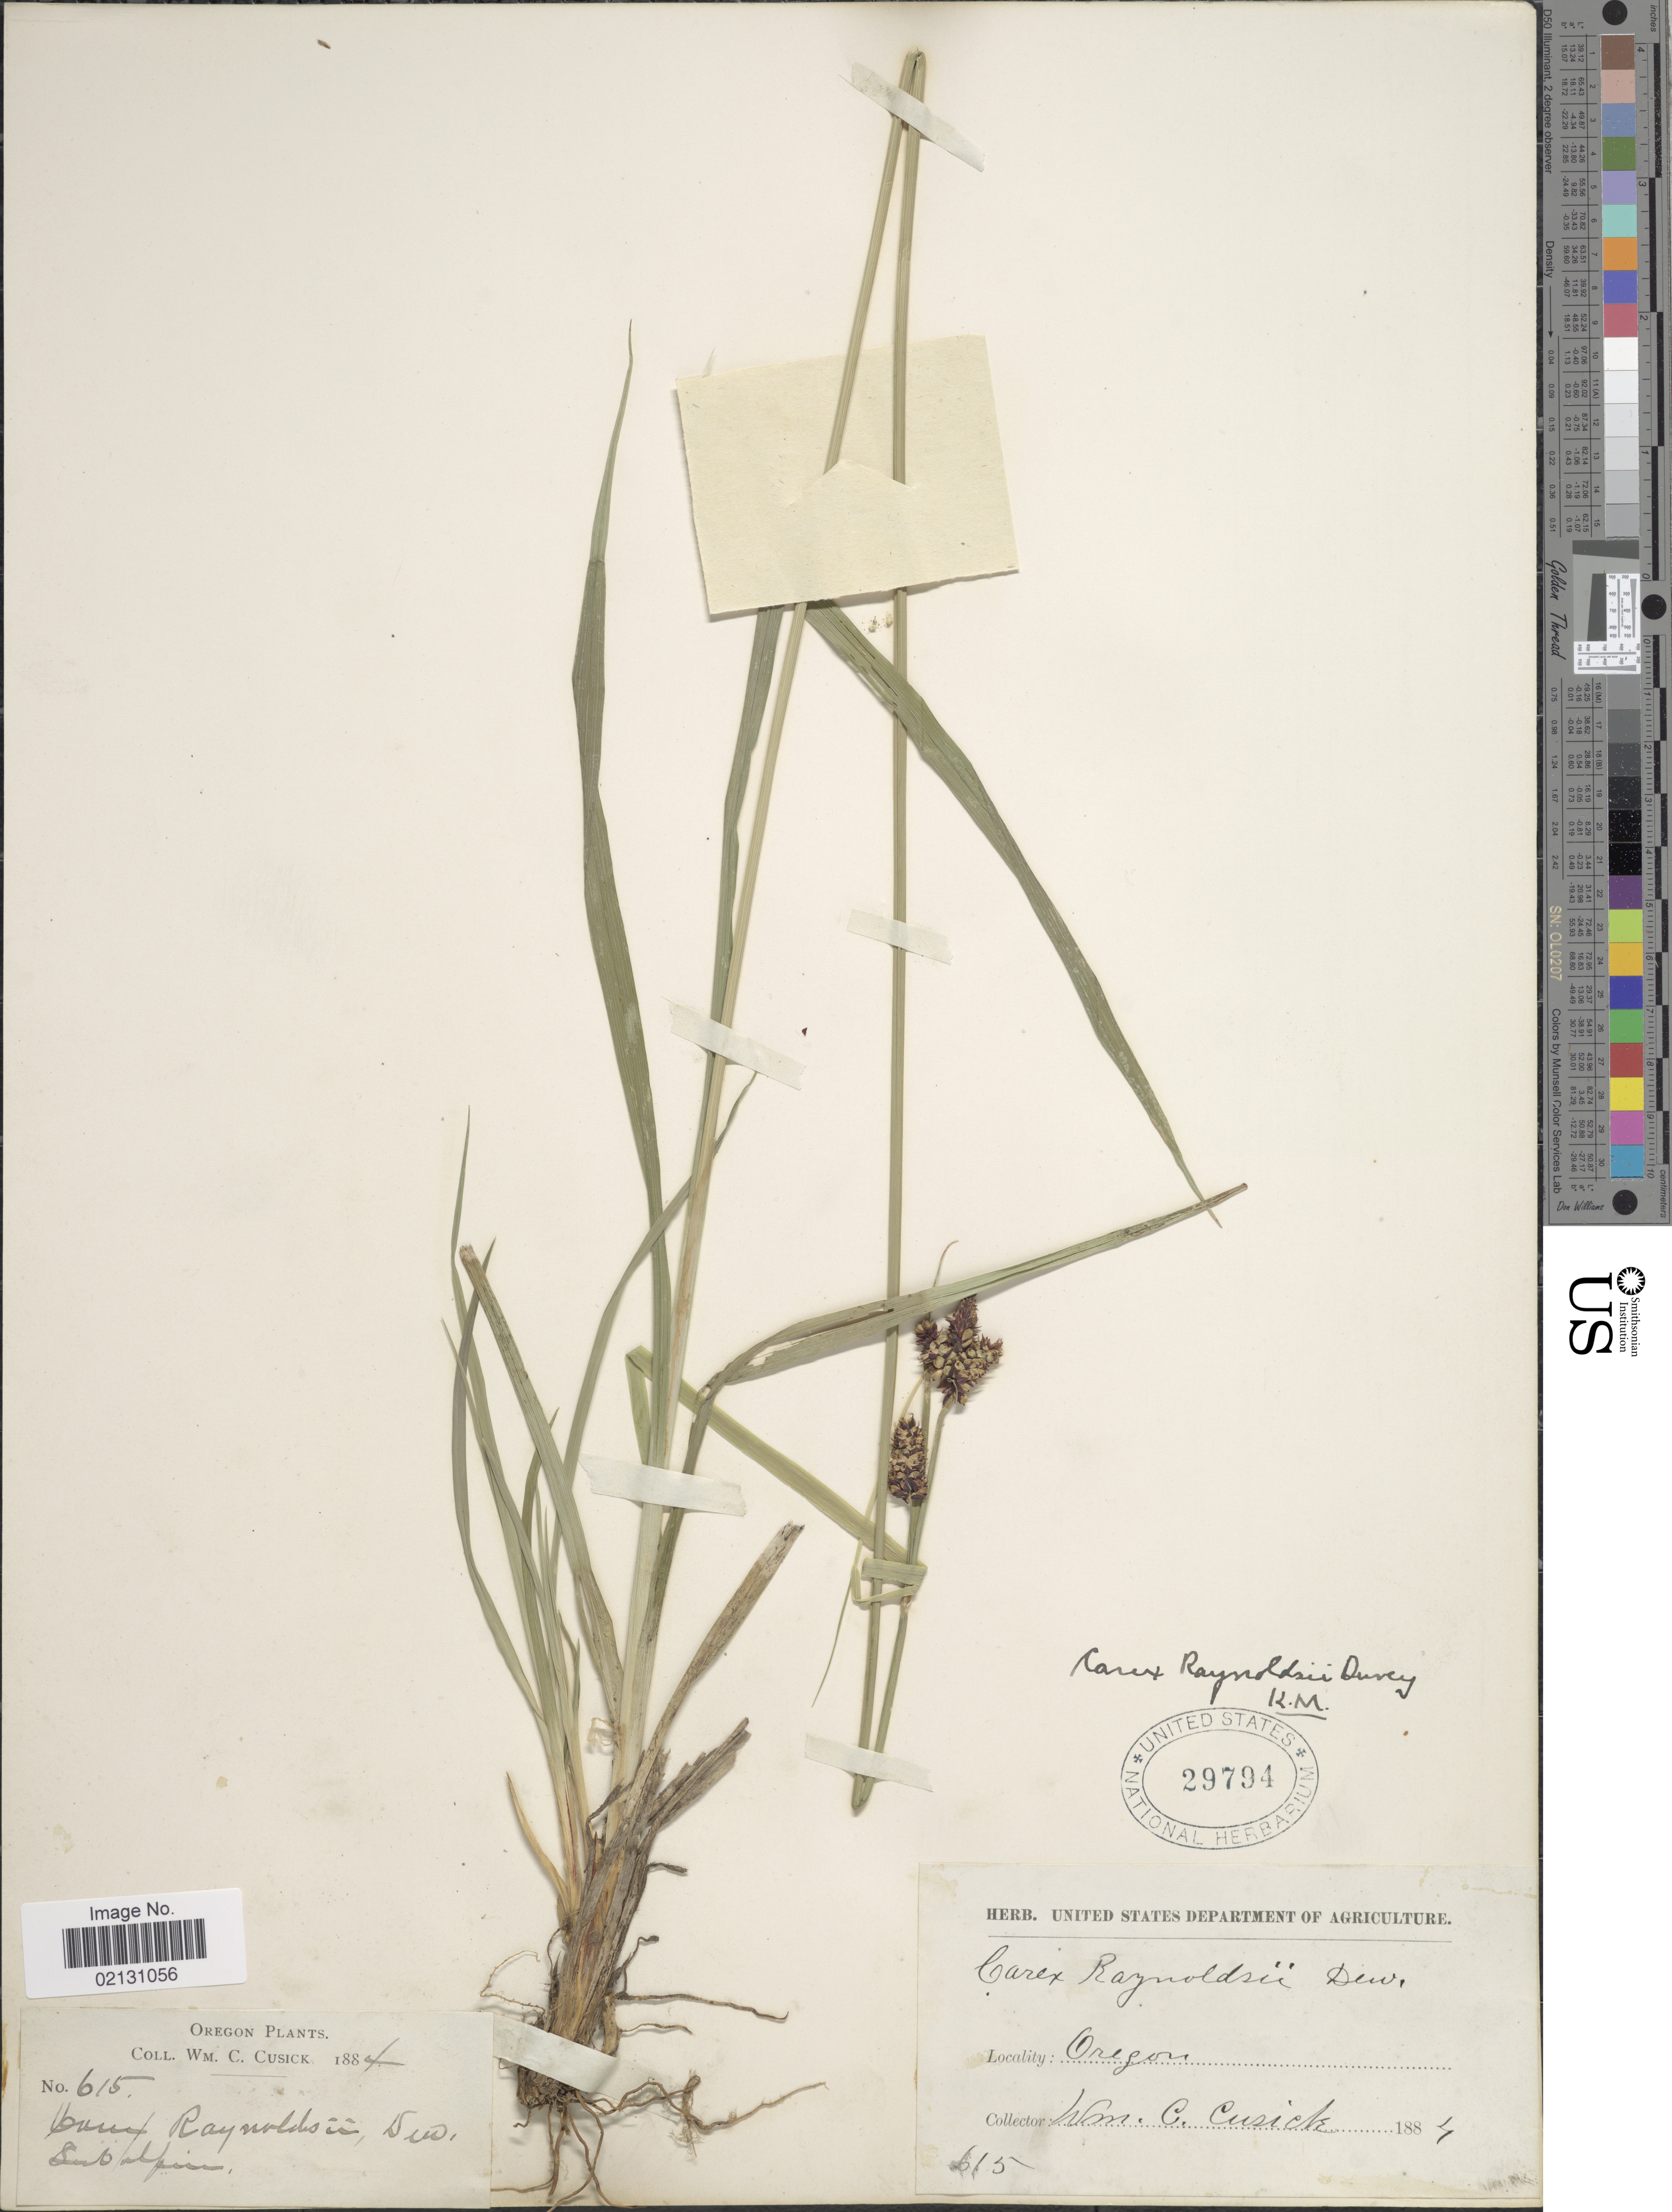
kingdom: Plantae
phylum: Tracheophyta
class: Liliopsida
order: Poales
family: Cyperaceae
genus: Carex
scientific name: Carex raynoldsii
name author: Dewey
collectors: W. C. Cusick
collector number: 615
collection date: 1884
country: United States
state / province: Oregon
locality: Subalpine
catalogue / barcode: US 29794